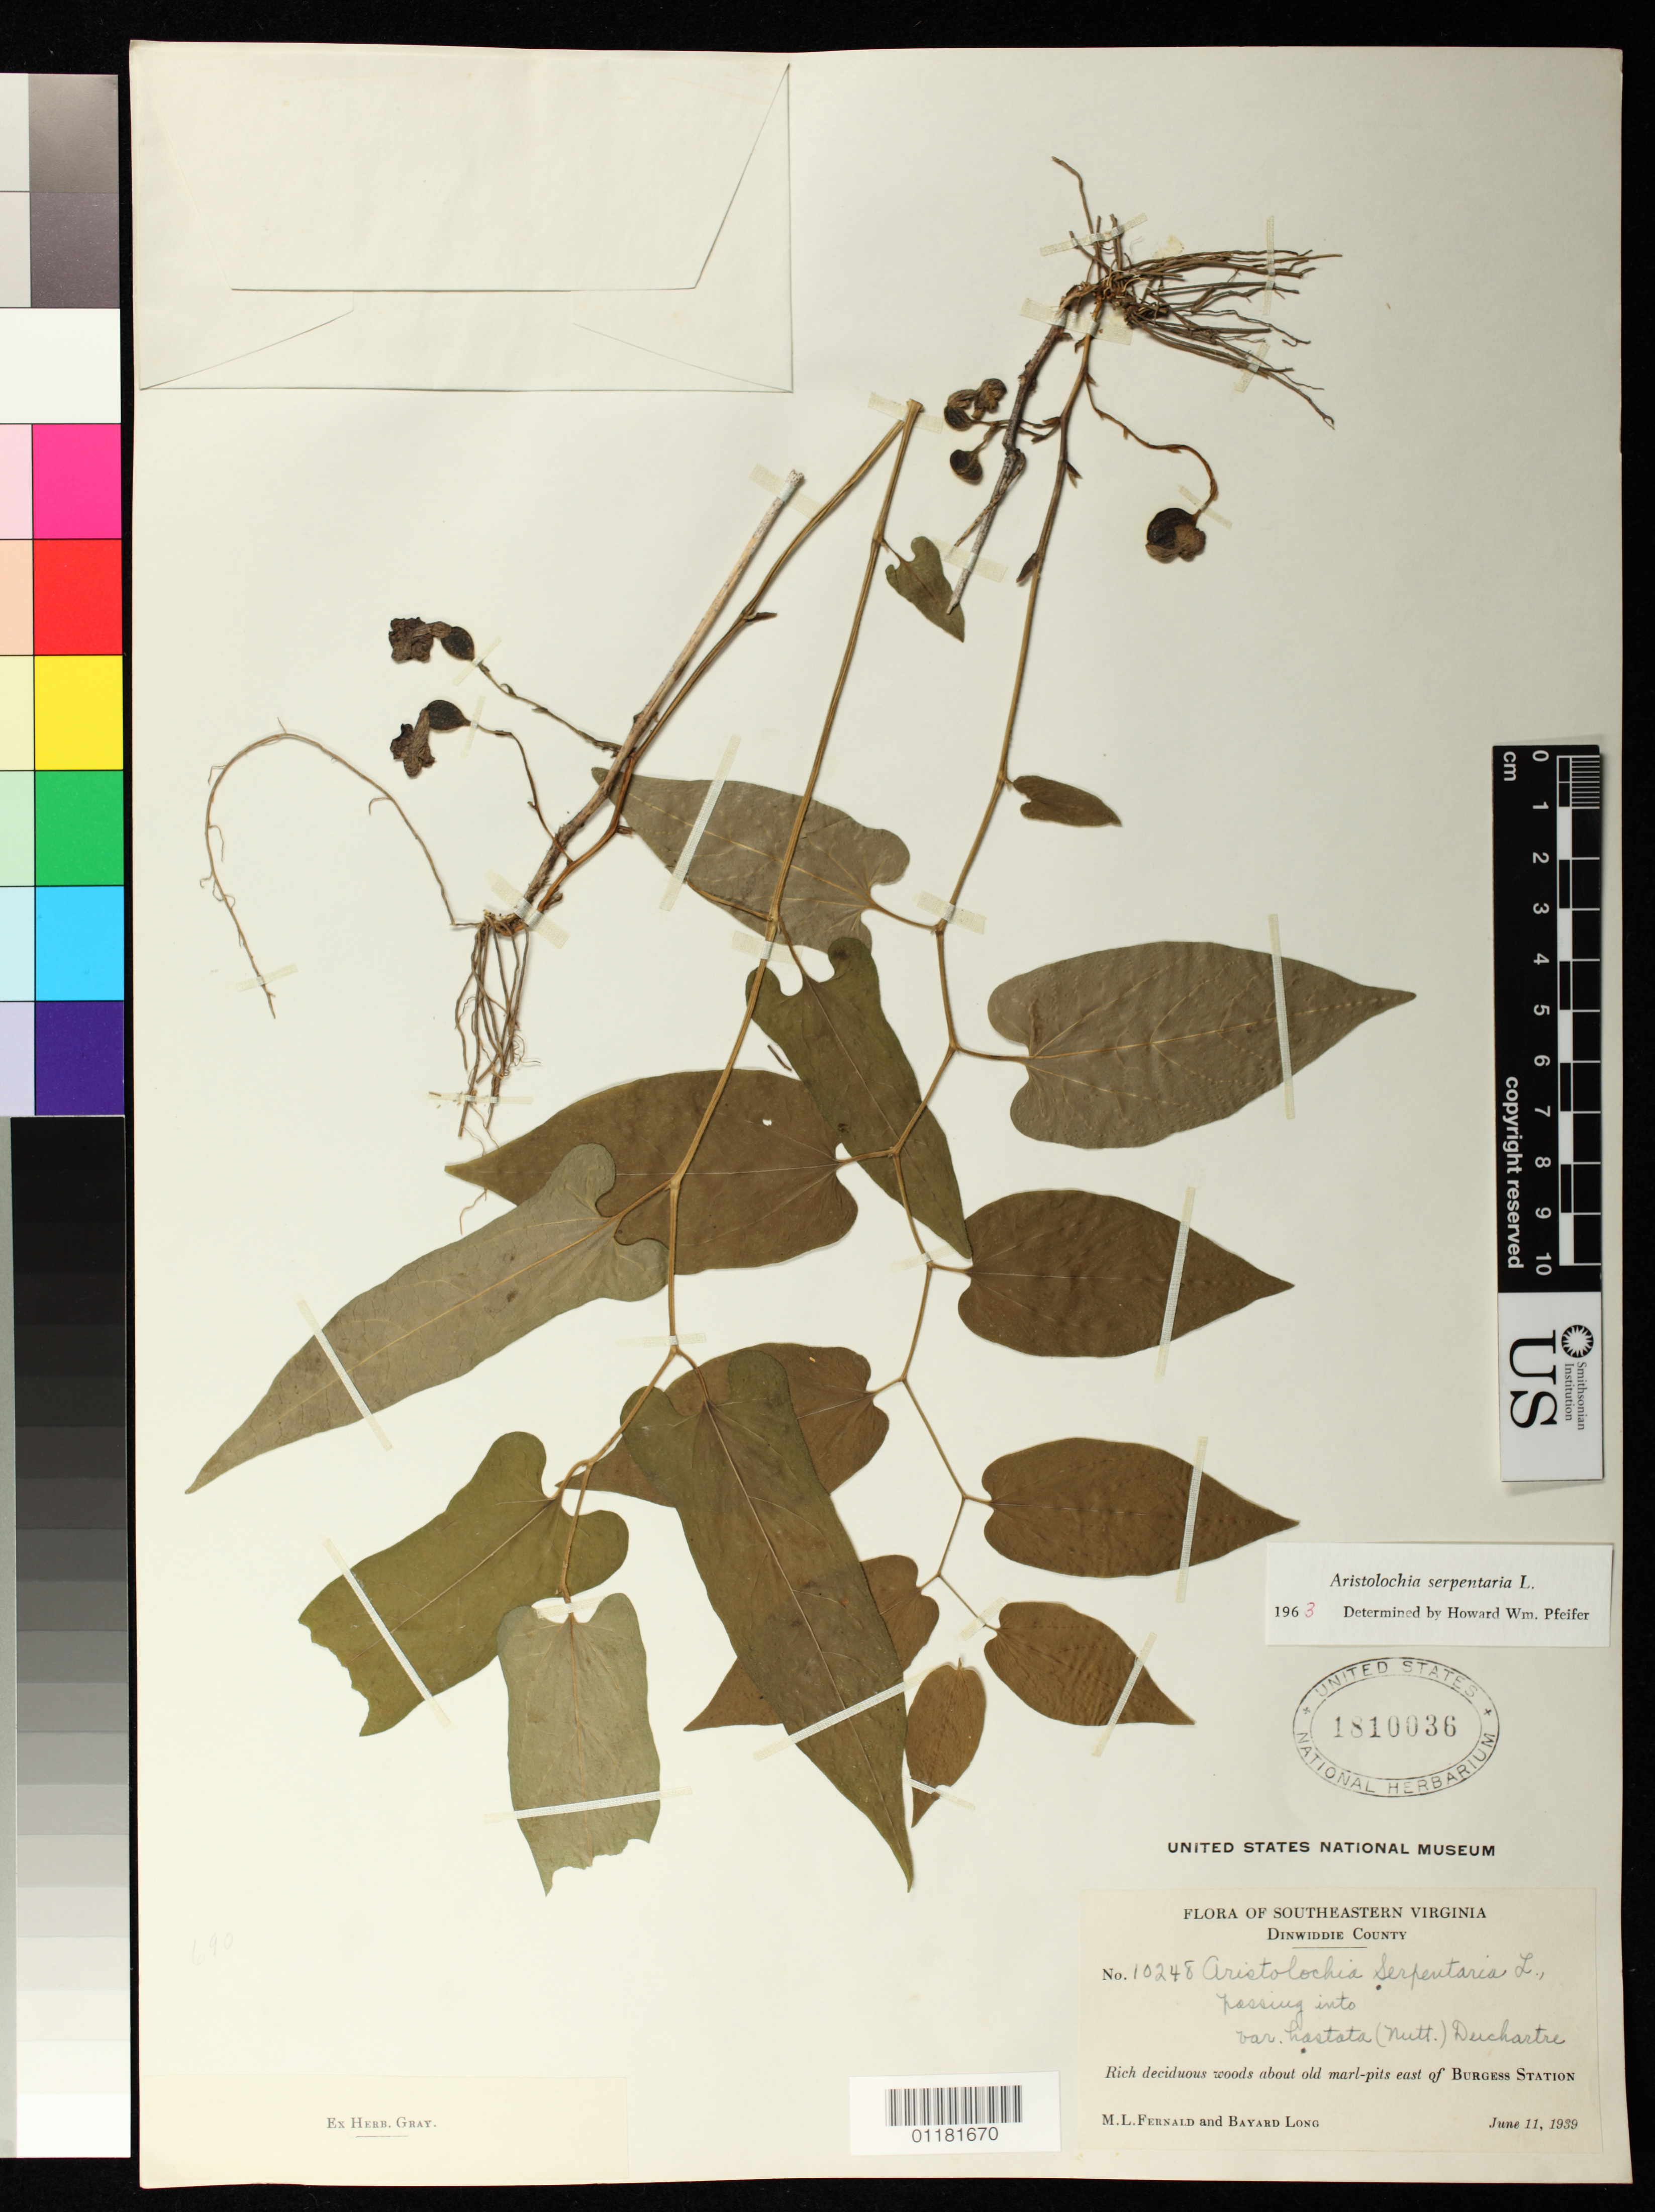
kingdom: Plantae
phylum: Tracheophyta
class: Magnoliopsida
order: Piperales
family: Aristolochiaceae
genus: Aristolochia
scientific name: Aristolochia serpentaria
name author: L.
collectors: M. L. Fernald & B. H. Long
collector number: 10248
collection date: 1939-06-11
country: United States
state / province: Virginia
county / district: Dinwiddie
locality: Rich deciduous woods about old marl-pits east of Burgess Station, Dinwiddie County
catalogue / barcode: US 1810036